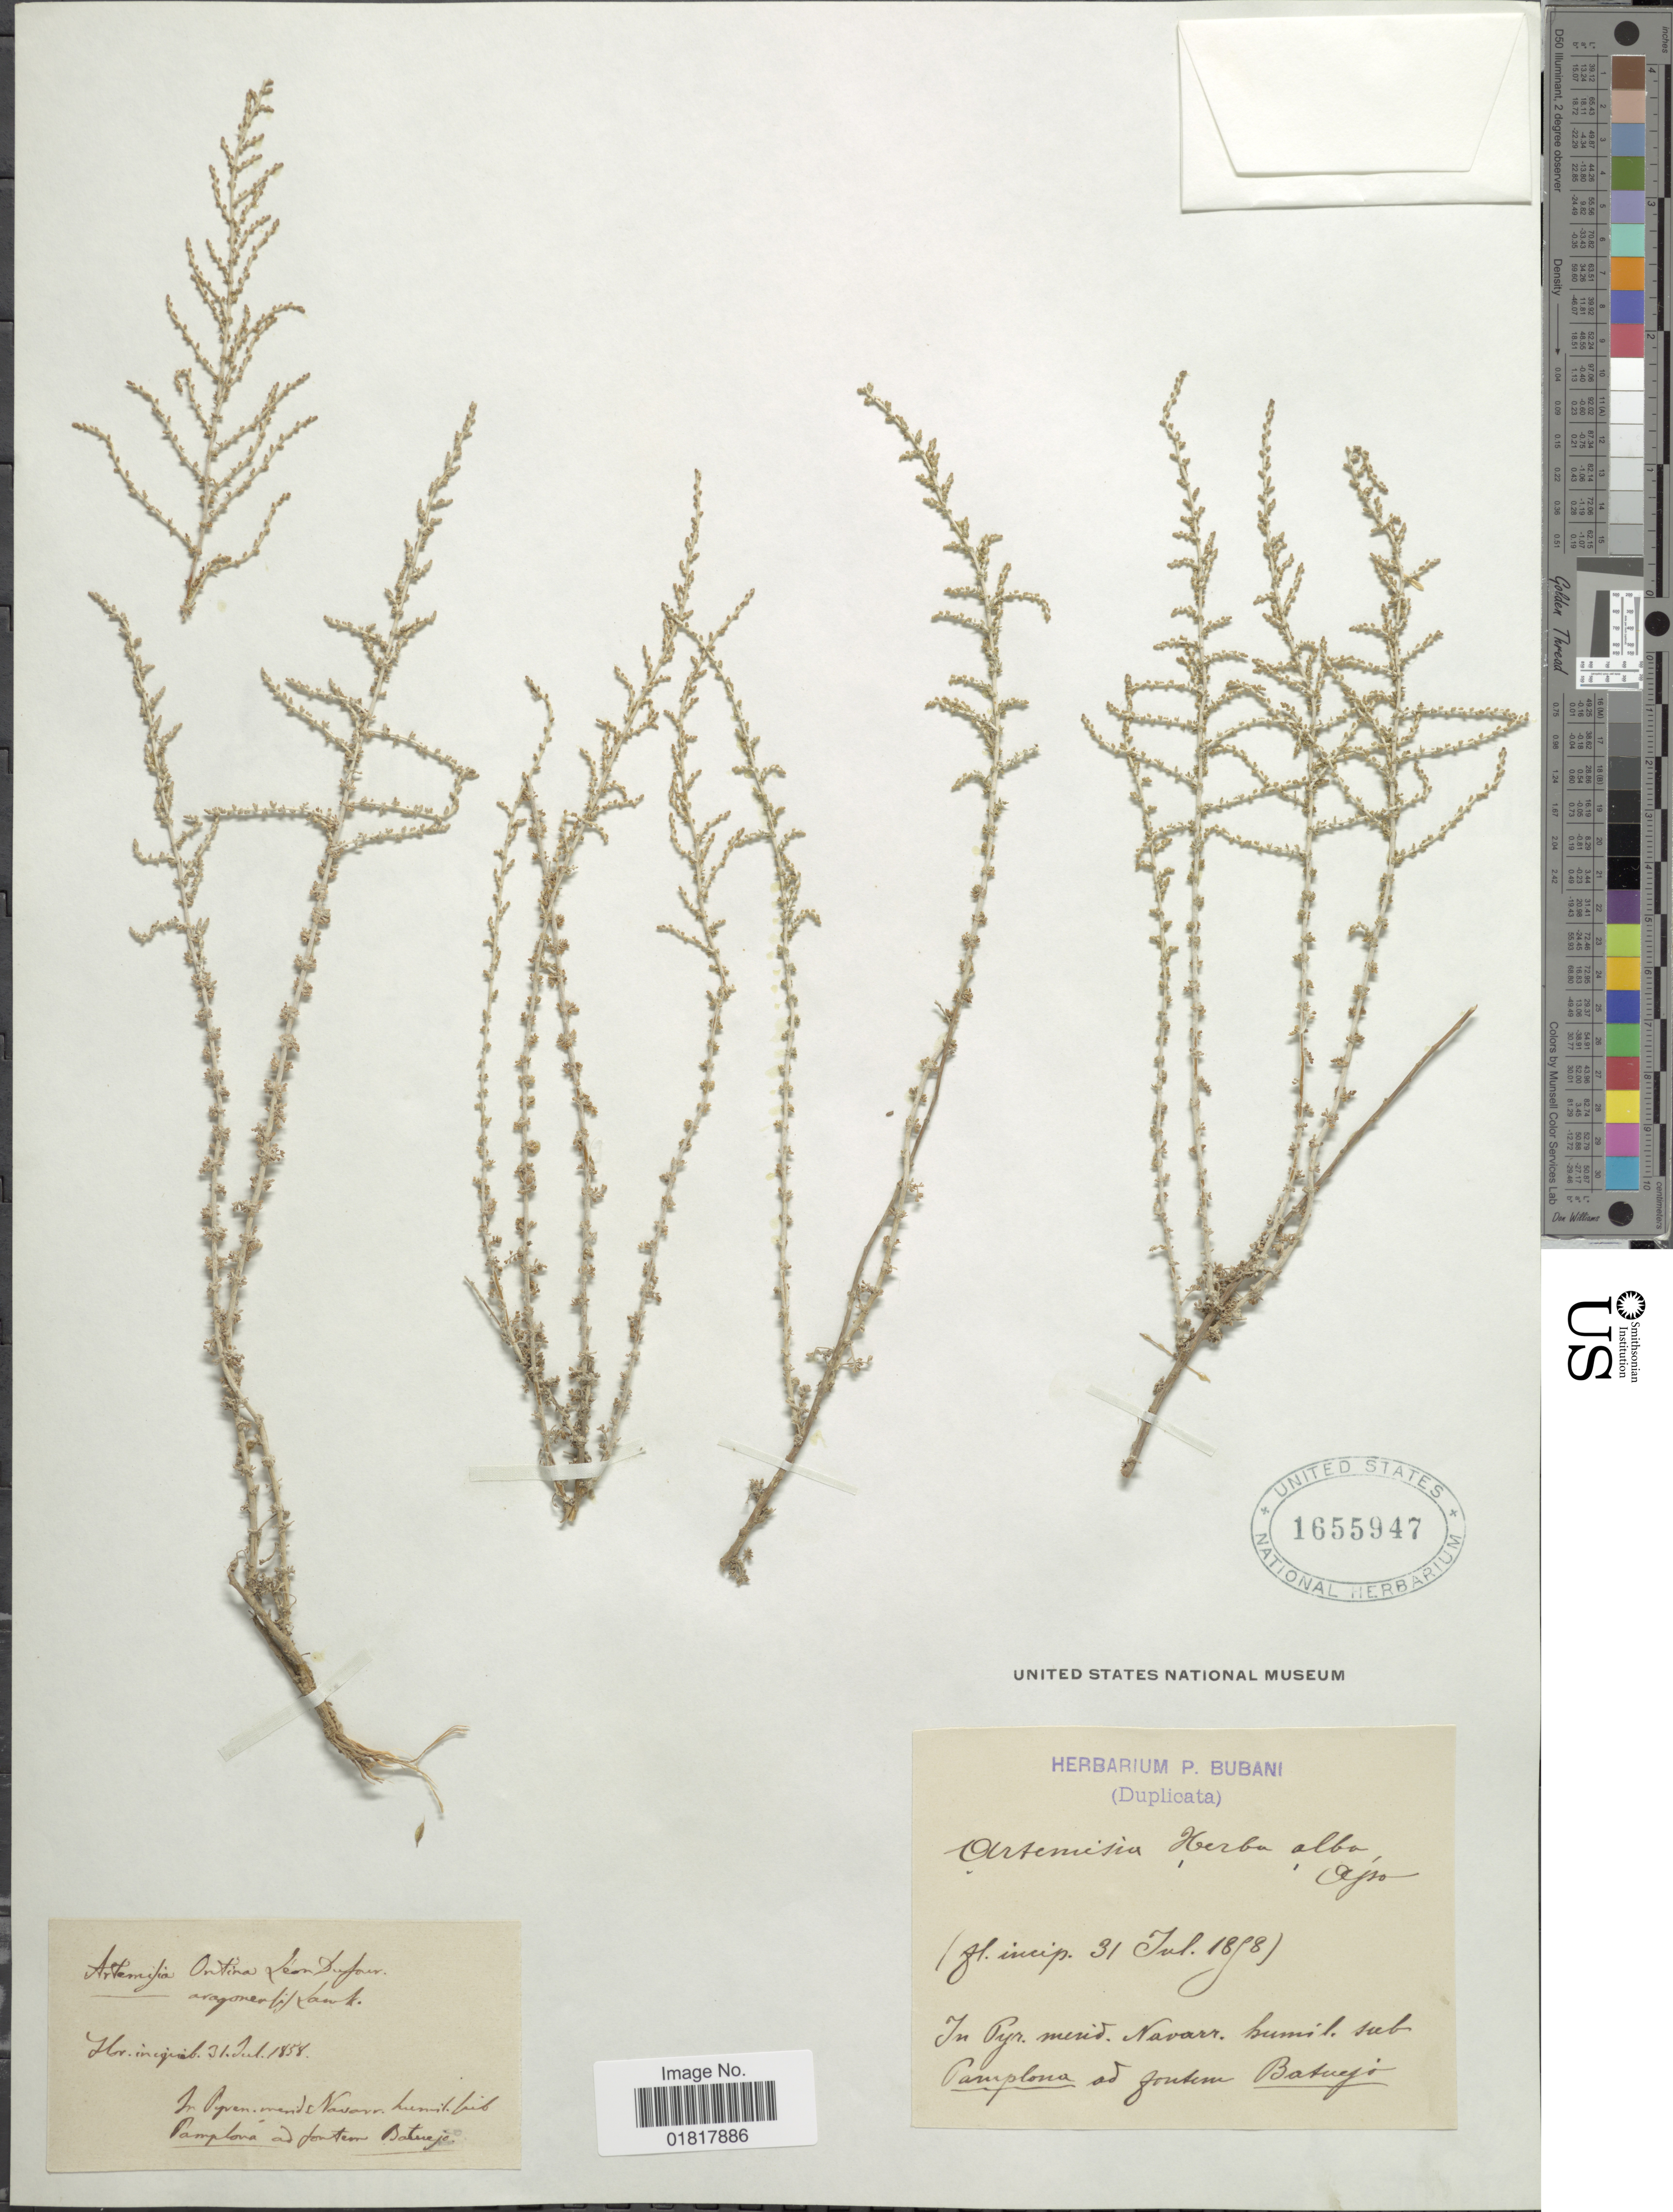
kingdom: Plantae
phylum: Tracheophyta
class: Magnoliopsida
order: Asterales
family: Asteraceae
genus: Artemisia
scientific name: Artemisia herba-alba asso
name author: Asso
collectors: ex herb. P. Bubani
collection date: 1898-07-31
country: Spain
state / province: Navarra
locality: In Pyren. merid. Navarr. humil. sub Pamplona ad frontem Batuejo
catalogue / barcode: US 1655947